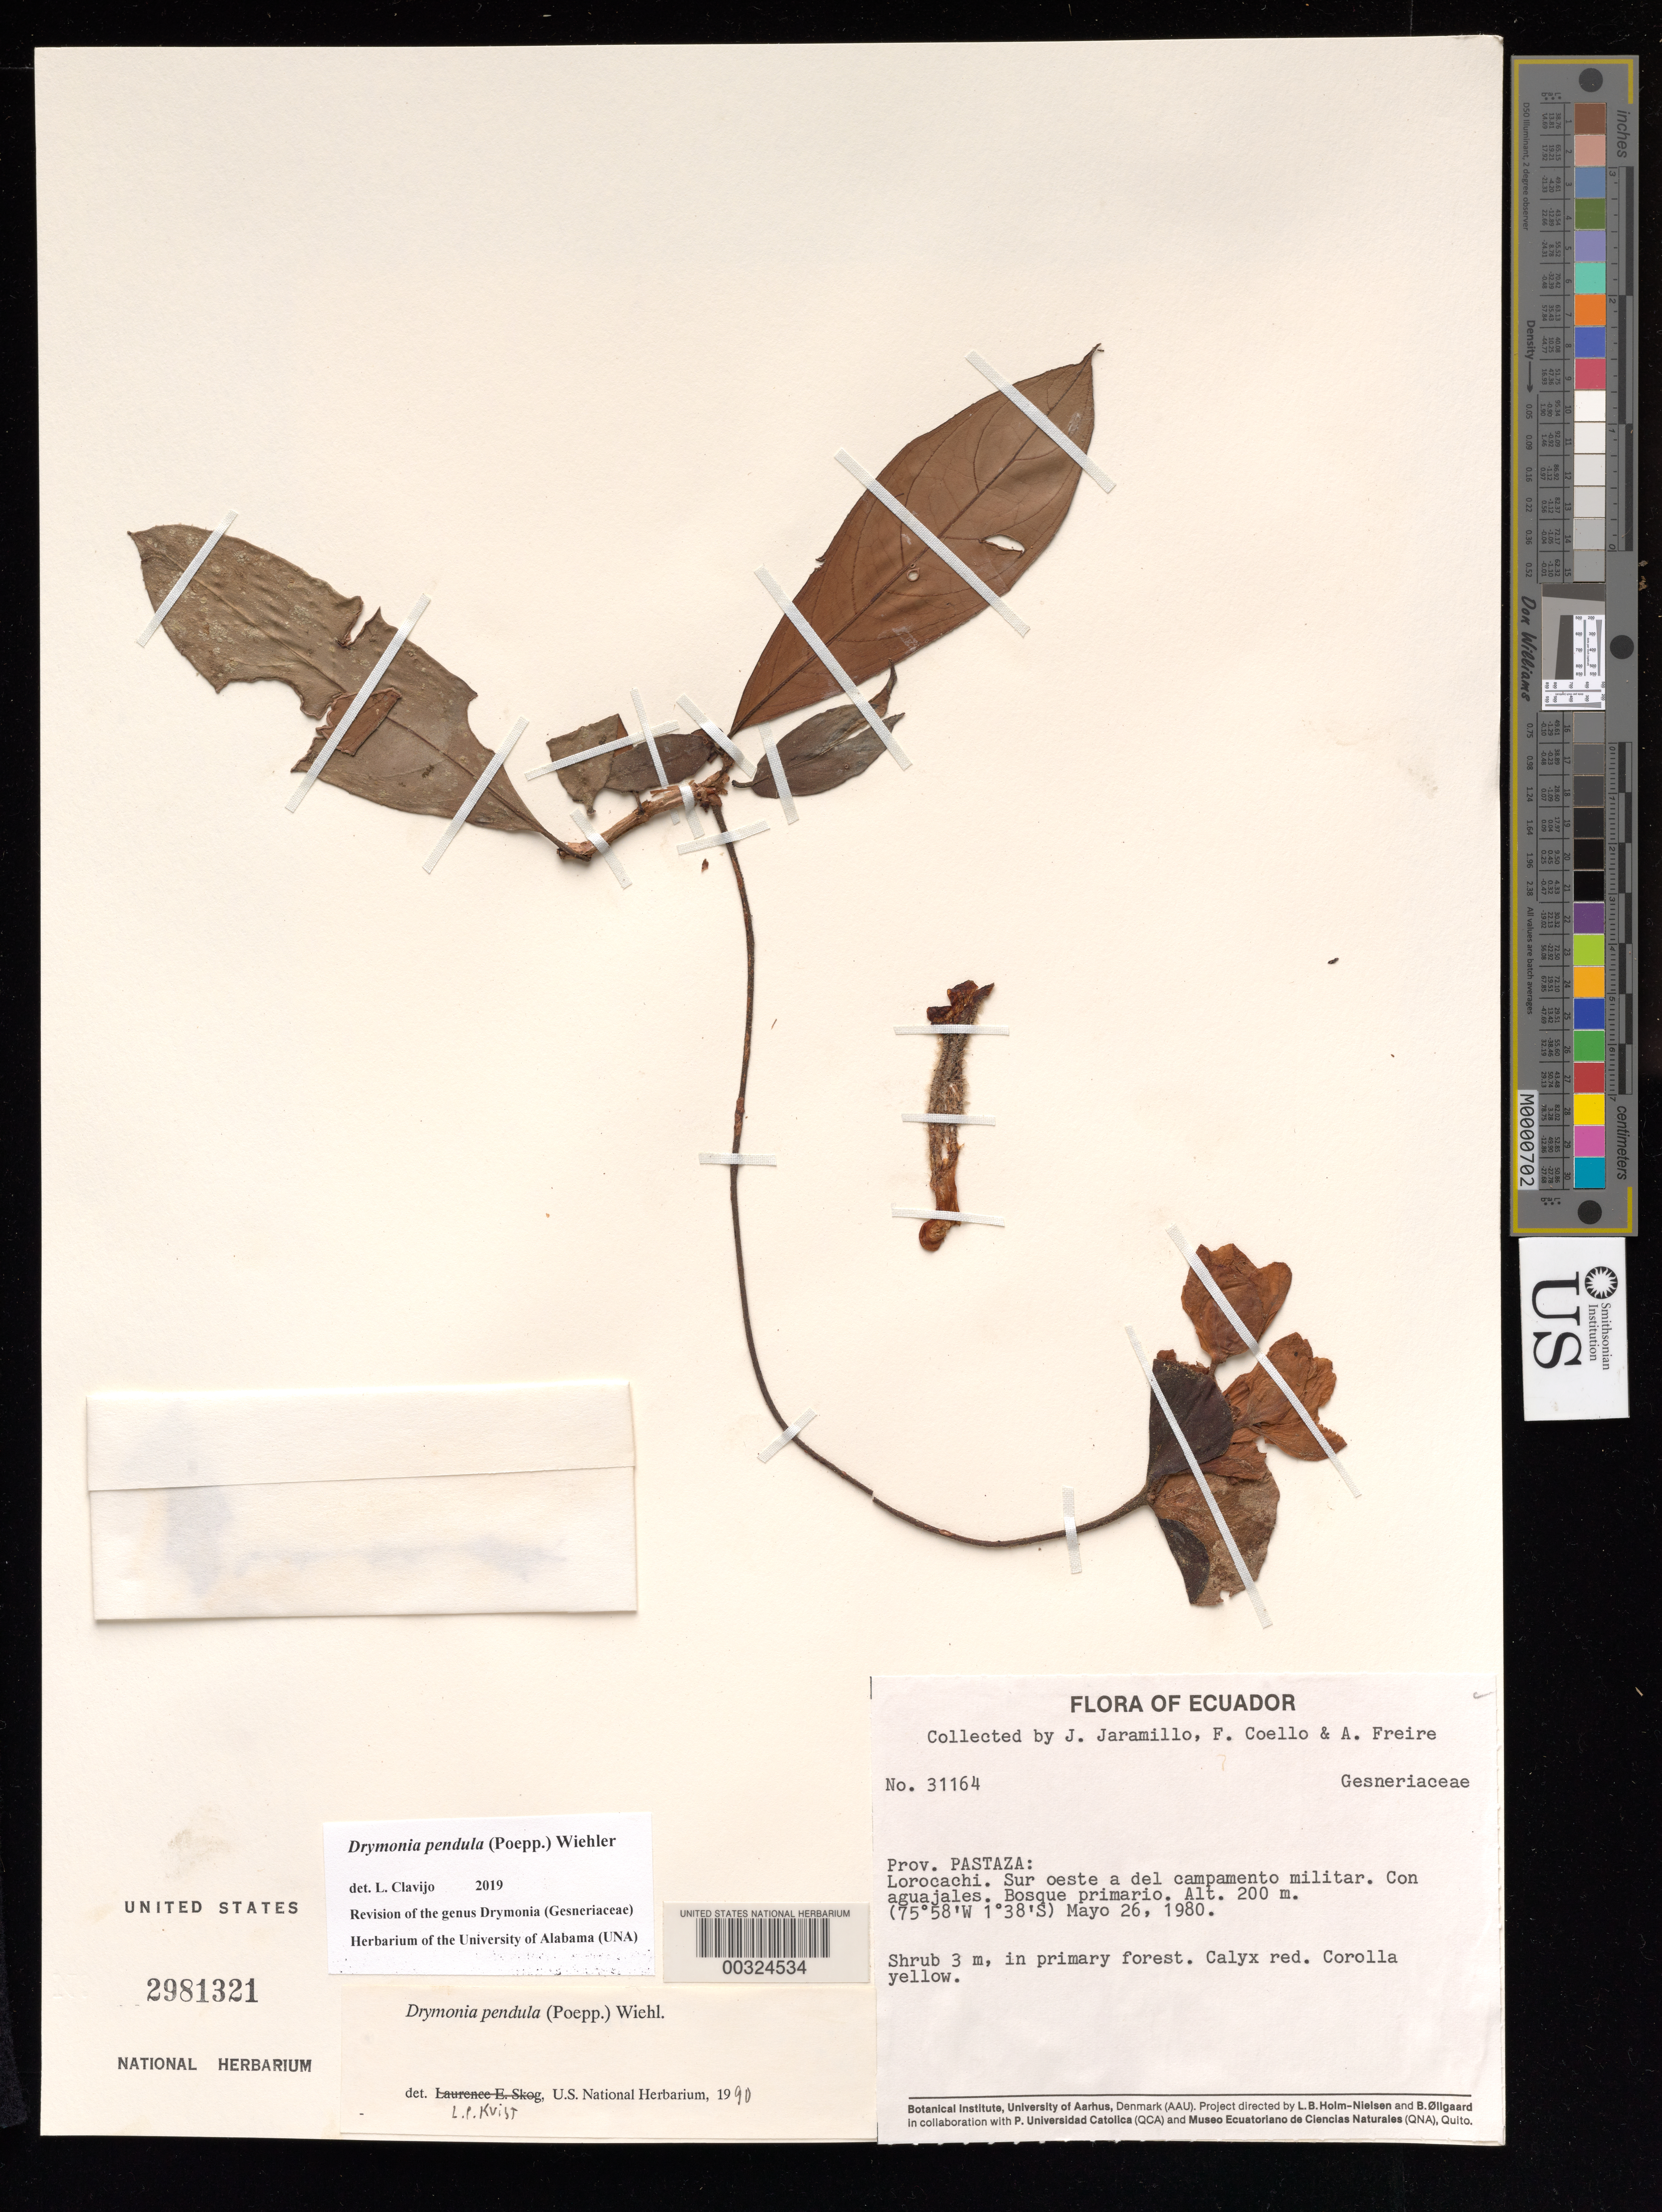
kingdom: Plantae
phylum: Tracheophyta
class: Magnoliopsida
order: Lamiales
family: Gesneriaceae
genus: Drymonia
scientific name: Drymonia pendula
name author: (Poepp.) Wiehler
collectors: J. L. Jaramillo, F. Coello & A. Freire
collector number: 31164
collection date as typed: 26 May 1980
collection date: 1980-05-26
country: Ecuador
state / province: Pastaza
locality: Lorocachi, SW of the military camp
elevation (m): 200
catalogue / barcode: US 2981321